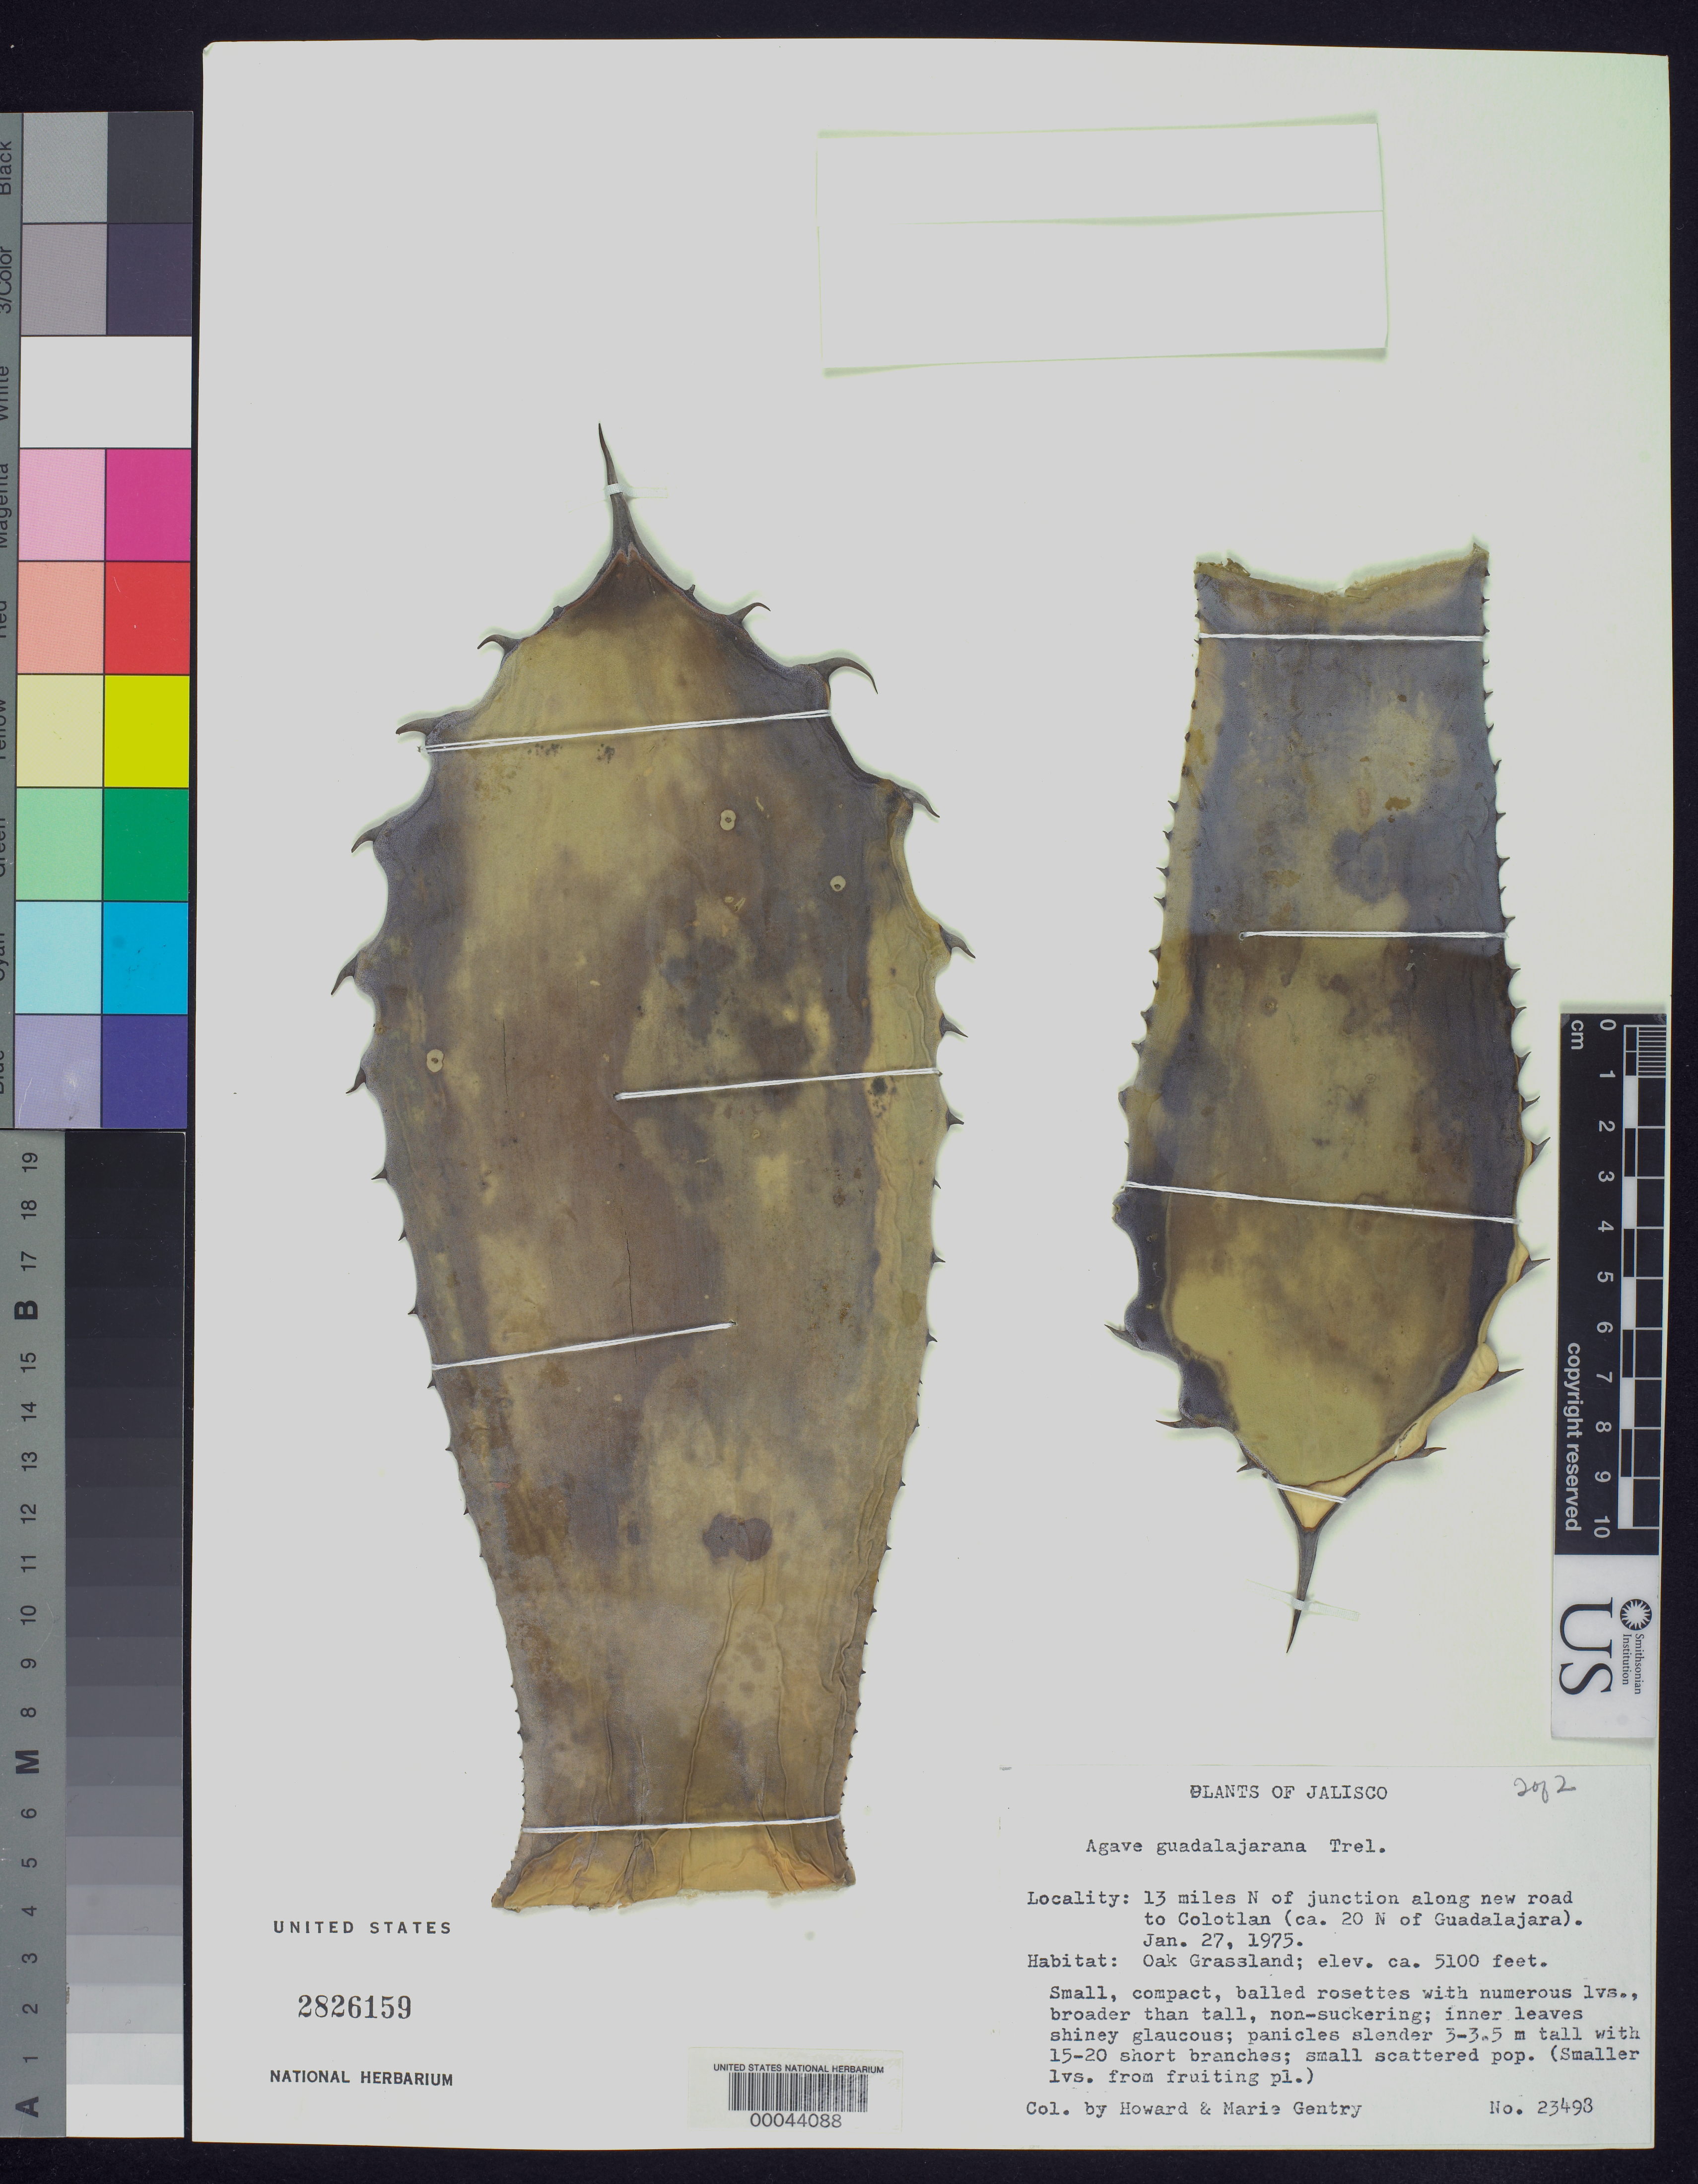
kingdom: Plantae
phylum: Tracheophyta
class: Liliopsida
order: Asparagales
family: Asparagaceae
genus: Agave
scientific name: Agave guadalajarana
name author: Trel.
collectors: H. S. Gentry & M. Gentry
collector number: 23498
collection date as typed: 27 Jan 1975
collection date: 1975-01-27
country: Mexico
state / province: Jalisco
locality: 13 mi N of junction along new road to Colotlan (ca 20 N of Guadalajara)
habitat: Oak grassland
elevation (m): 1554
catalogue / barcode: US 2826159